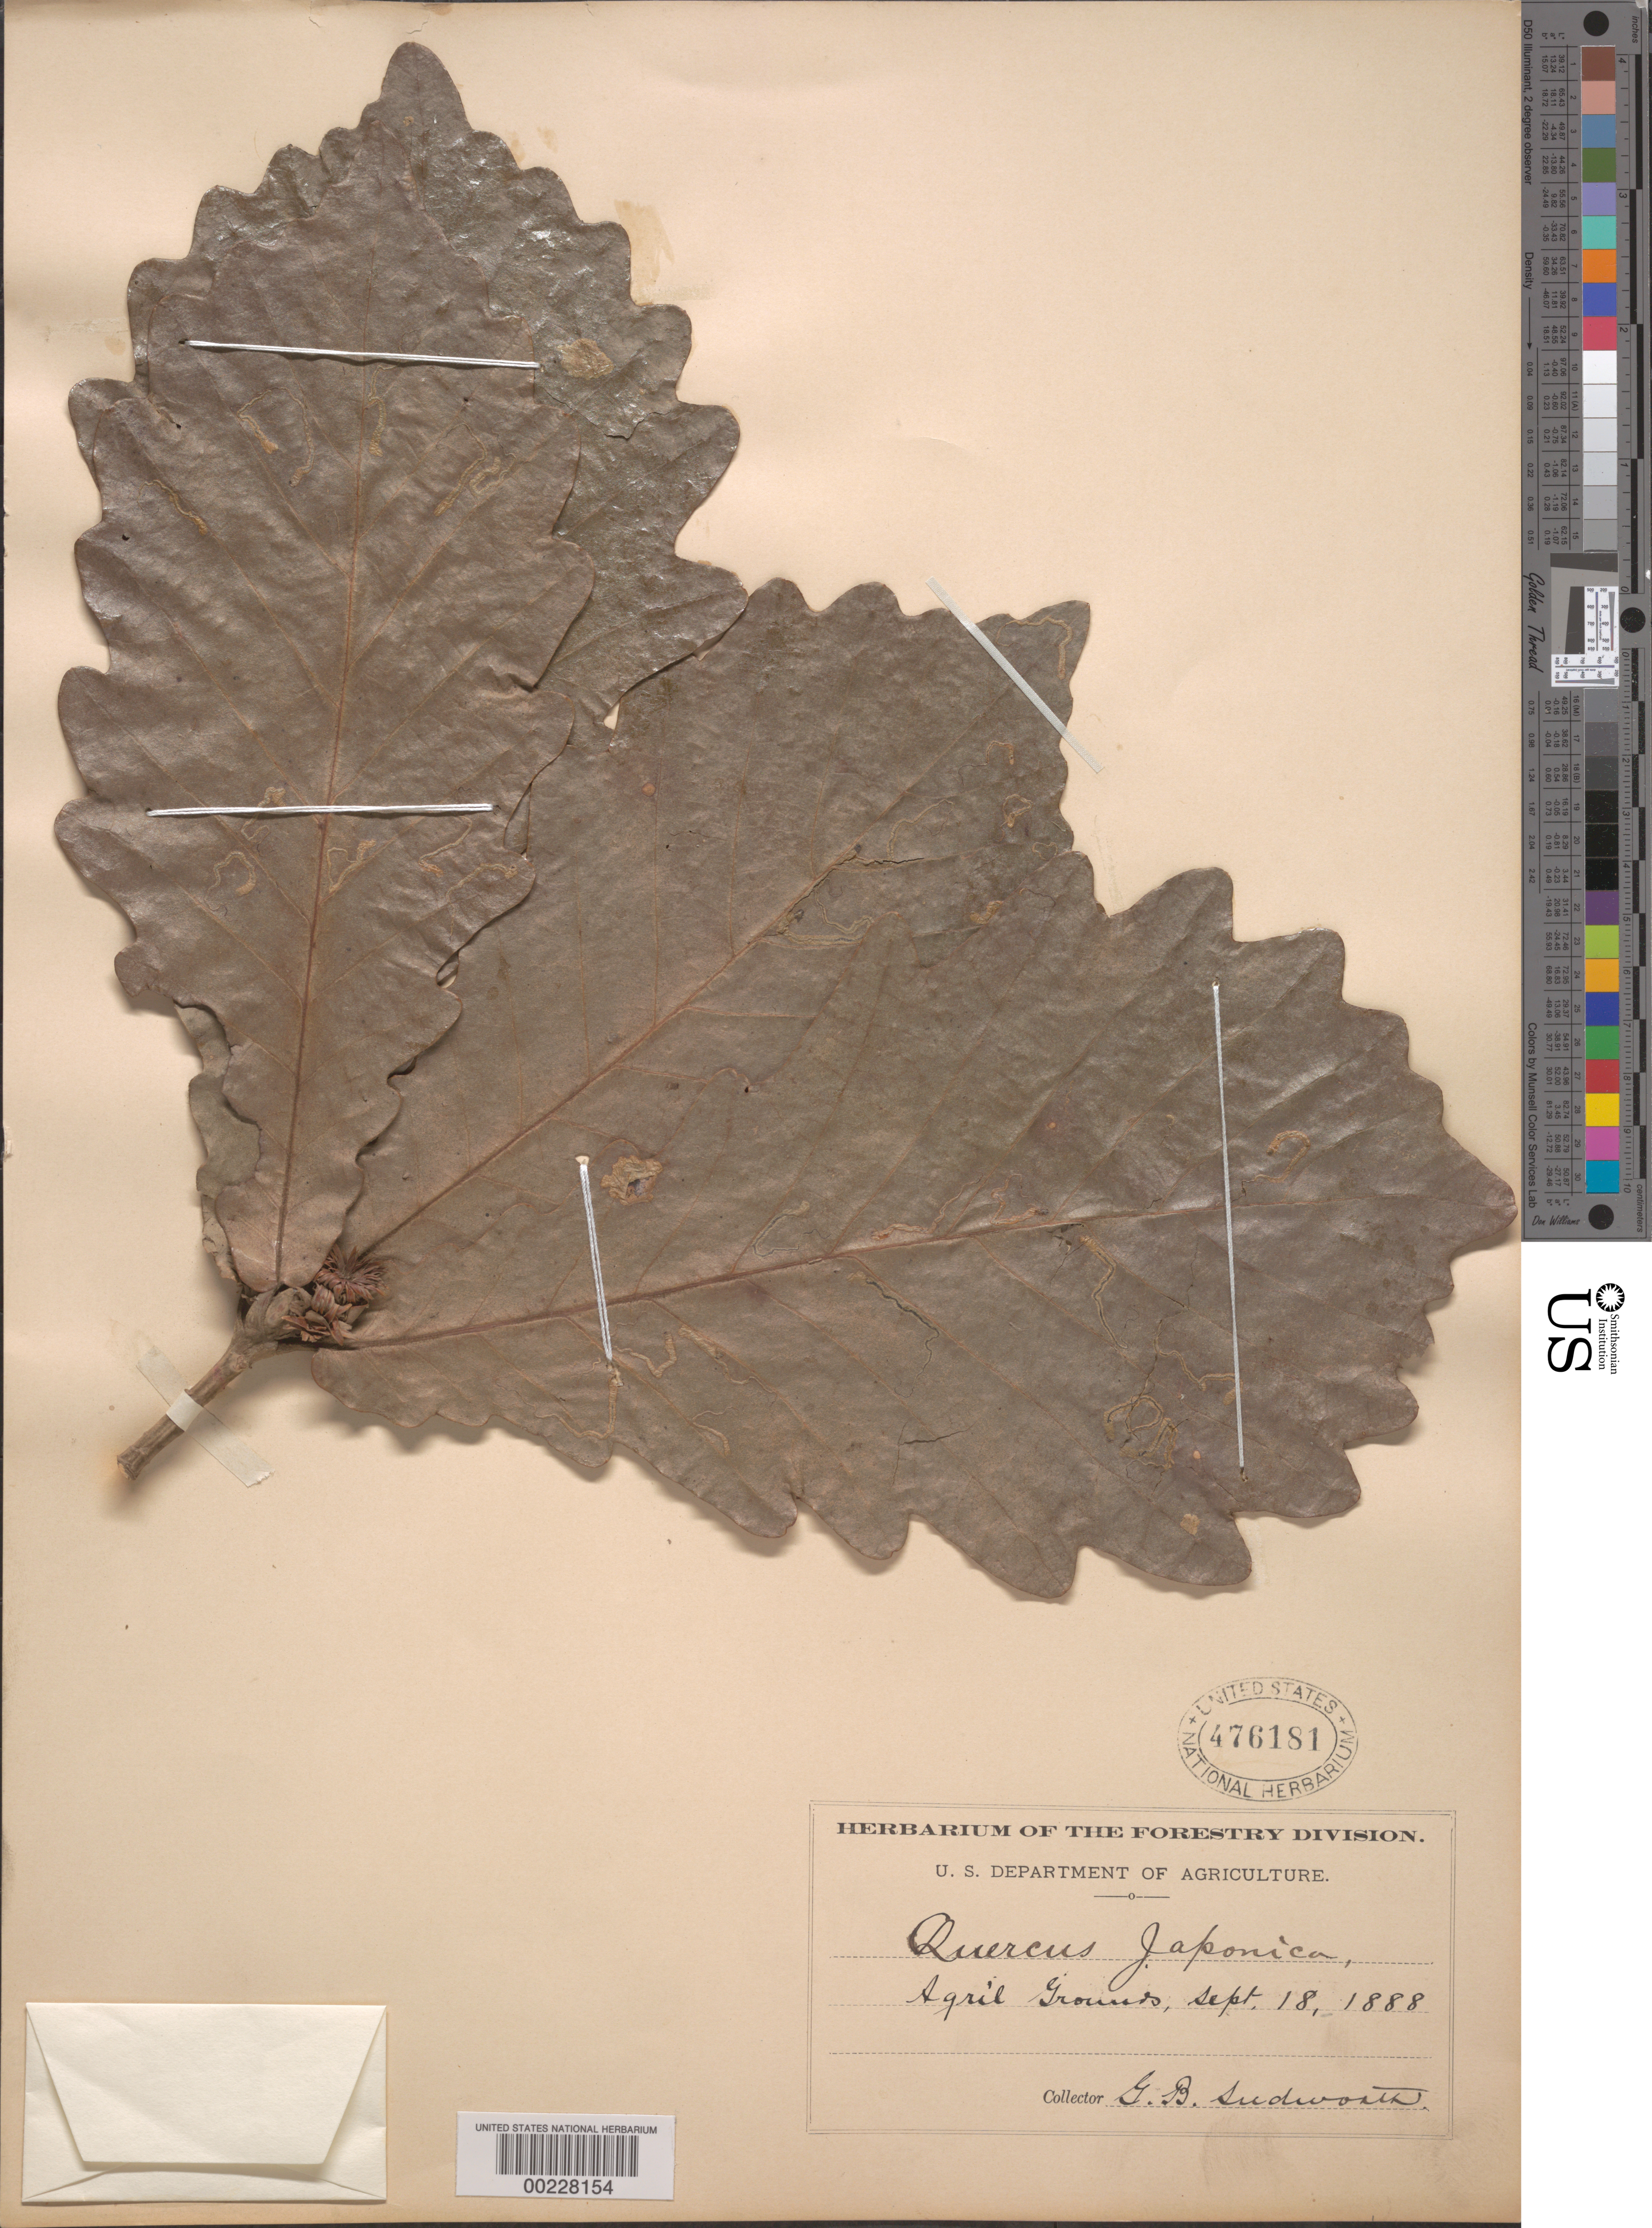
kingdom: Plantae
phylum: Tracheophyta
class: Magnoliopsida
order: Fagales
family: Fagaceae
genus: Quercus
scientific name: Quercus japonica Takahashi ined.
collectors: G. B. Sudworth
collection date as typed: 18 Sep 1888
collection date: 1888-09-18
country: United States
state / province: District of Columbia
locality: Agricultural grounds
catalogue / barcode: US 476181